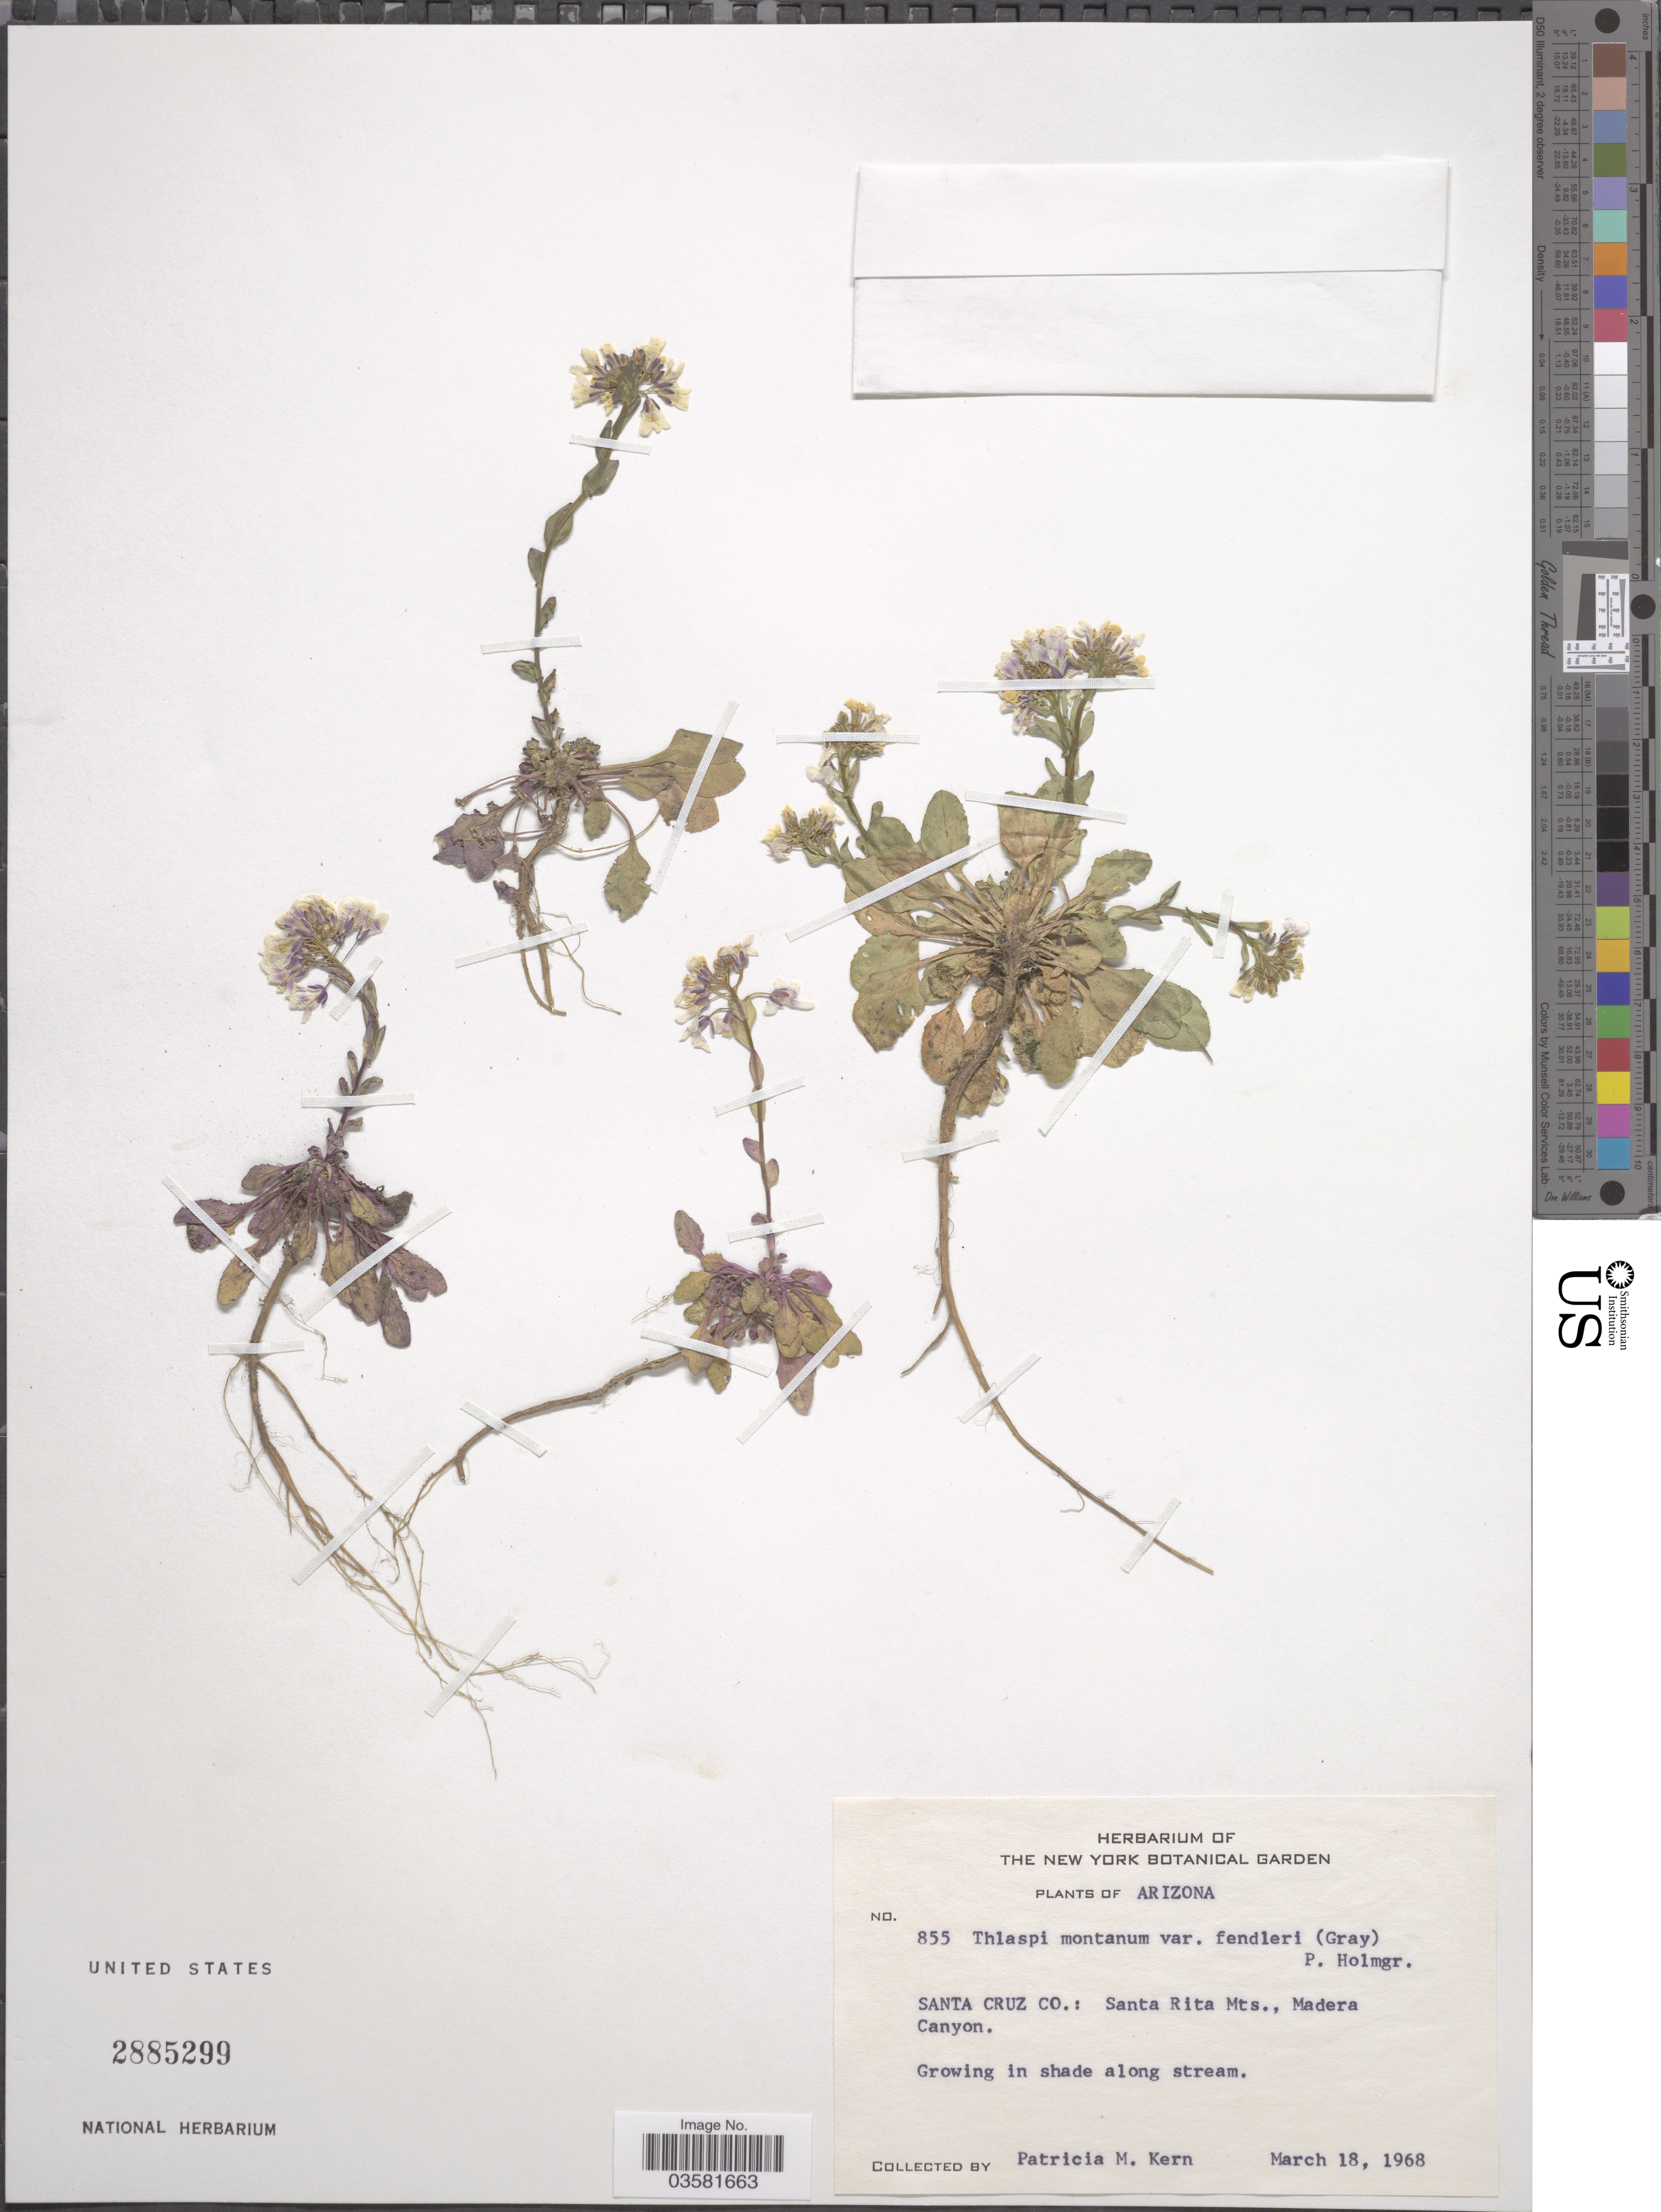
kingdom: Plantae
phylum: Tracheophyta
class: Magnoliopsida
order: Brassicales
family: Brassicaceae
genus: Thlaspi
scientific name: Thlaspi montanum var. fendleri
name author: (A. Gray) P.K. Holmgren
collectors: P. M. Kern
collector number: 855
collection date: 1968-03-18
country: United States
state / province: Arizona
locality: Santa Cruz Co.: Santa Rita Mts., Madera Canyon.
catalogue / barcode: US 2885299